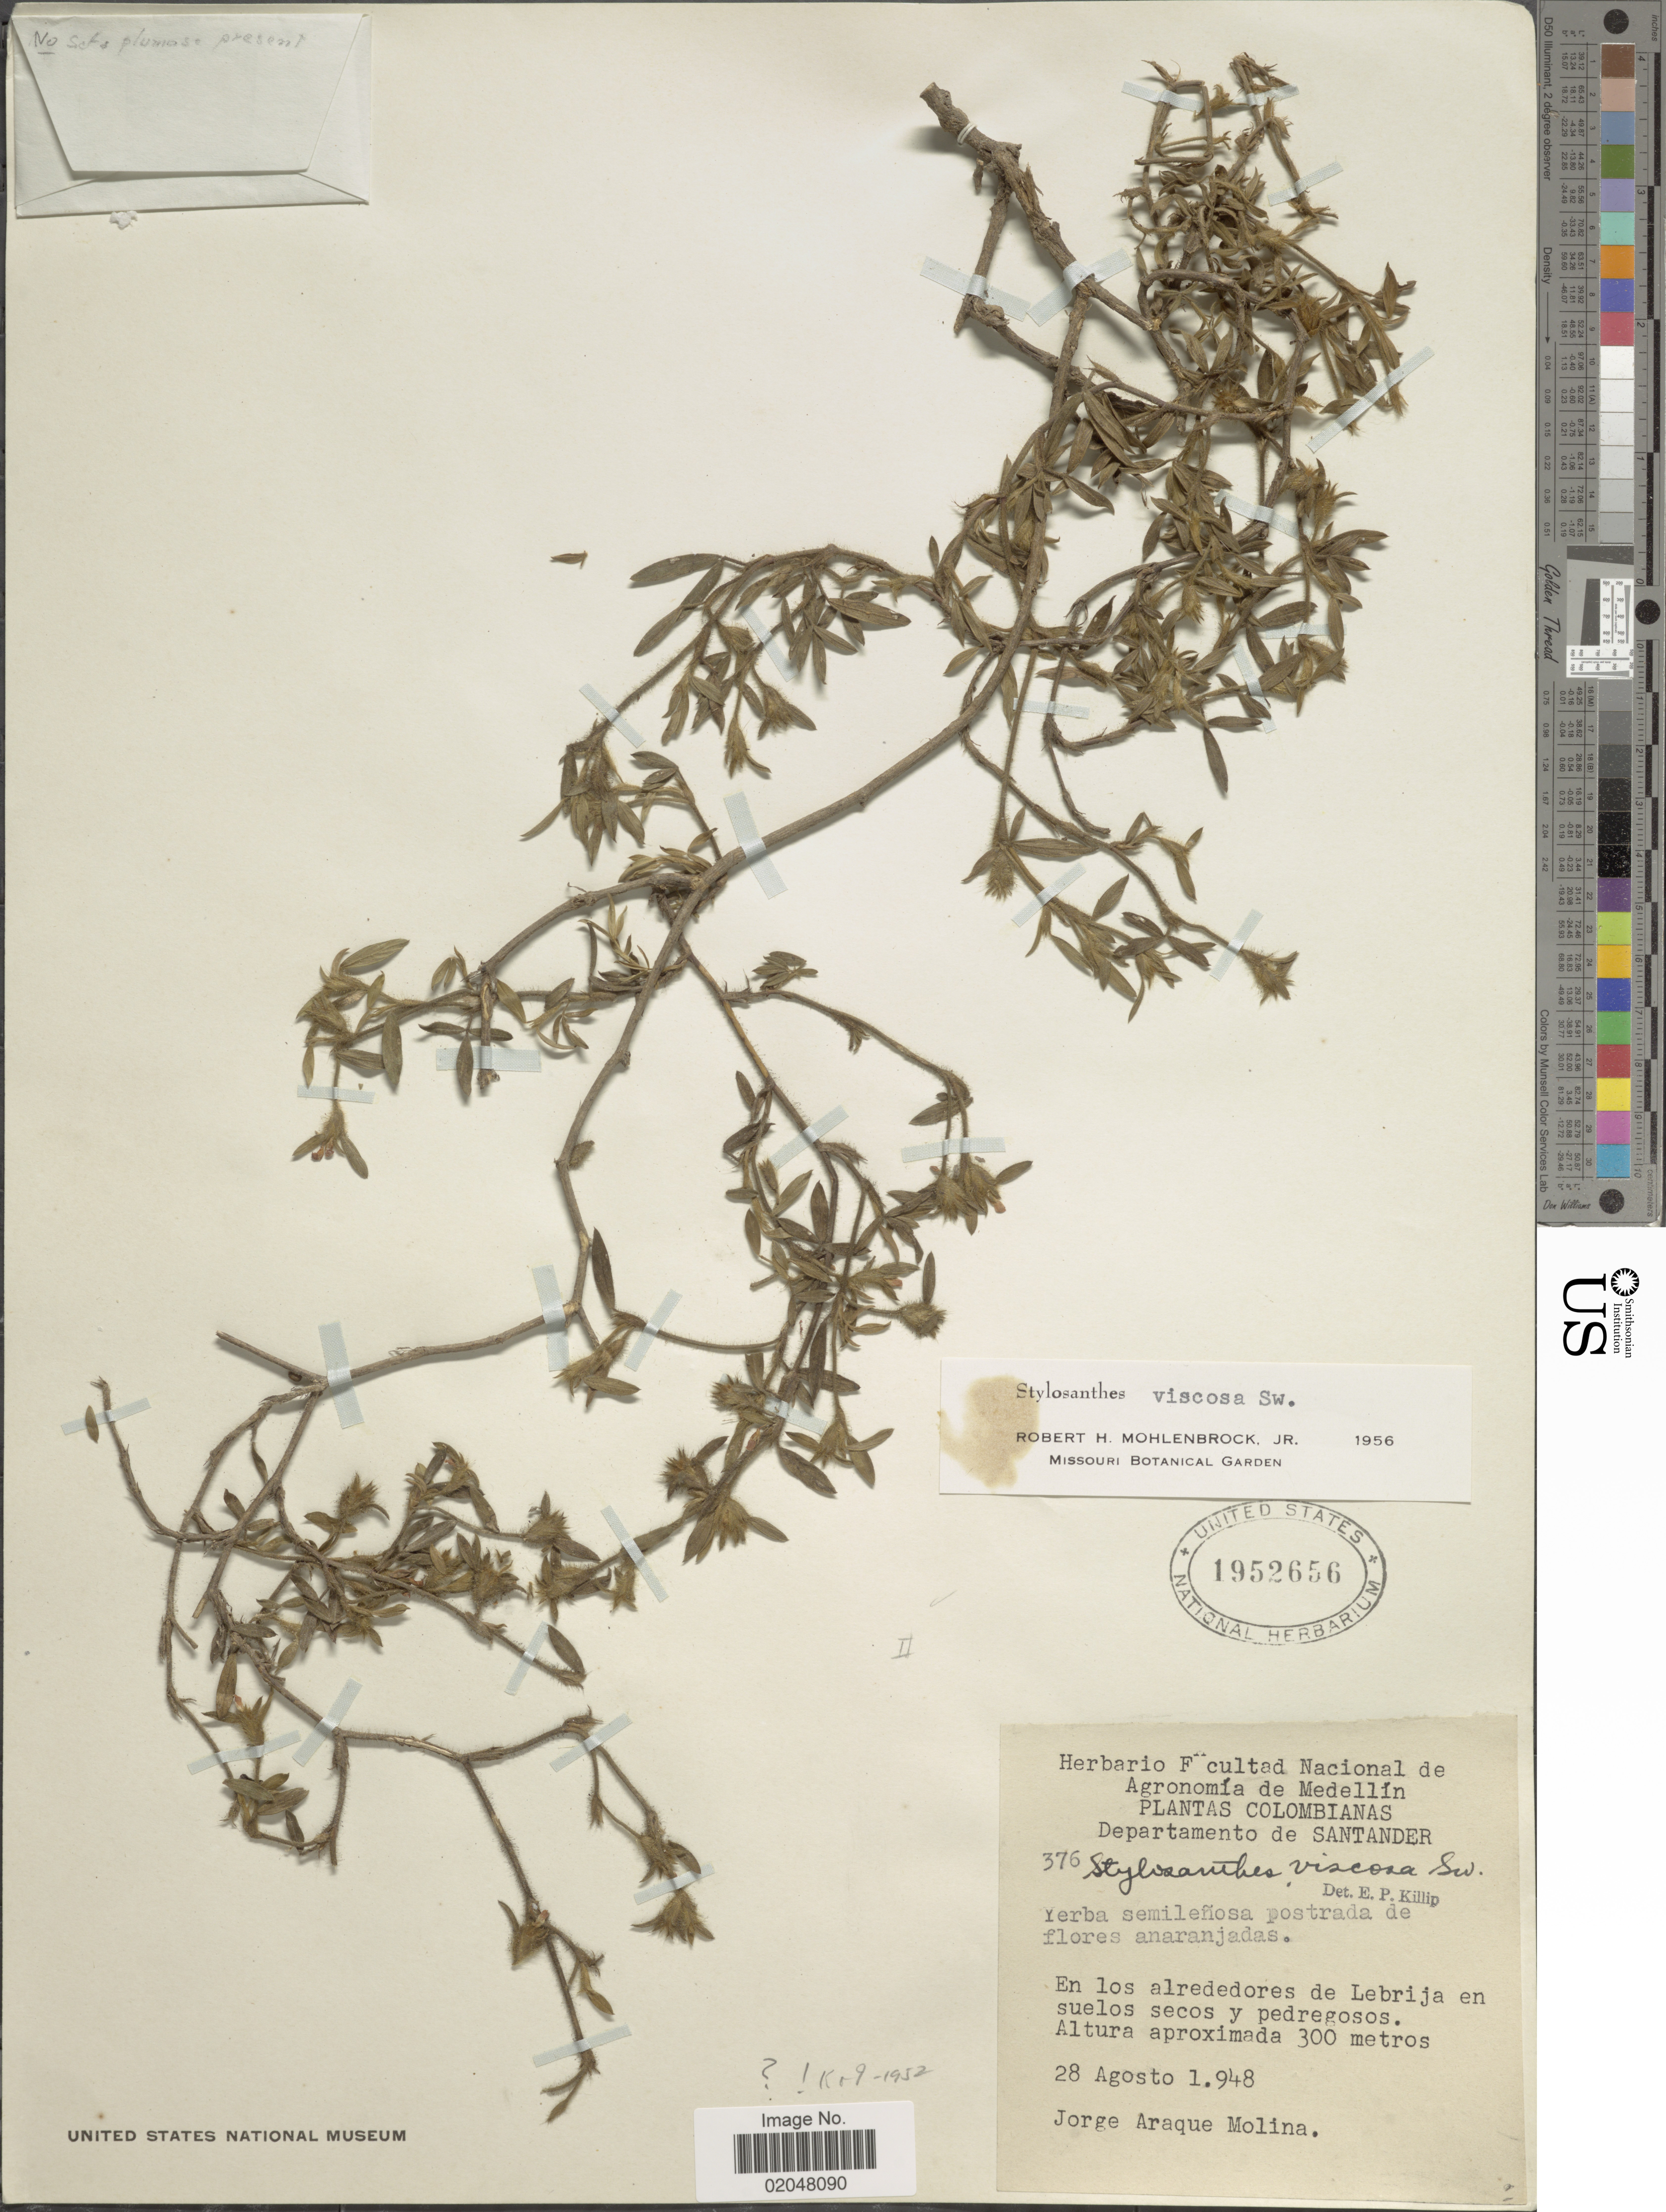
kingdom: Plantae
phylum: Tracheophyta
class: Magnoliopsida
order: Fabales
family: Fabaceae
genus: Stylosanthes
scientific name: Stylosanthes viscosa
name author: Sw.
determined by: Mohlenbrock, Robert H., Jr.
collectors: J. Araque Molina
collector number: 376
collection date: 1948-08-28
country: Colombia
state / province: Santander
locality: En los alrededores de Lebrija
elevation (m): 300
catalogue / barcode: US 1952656